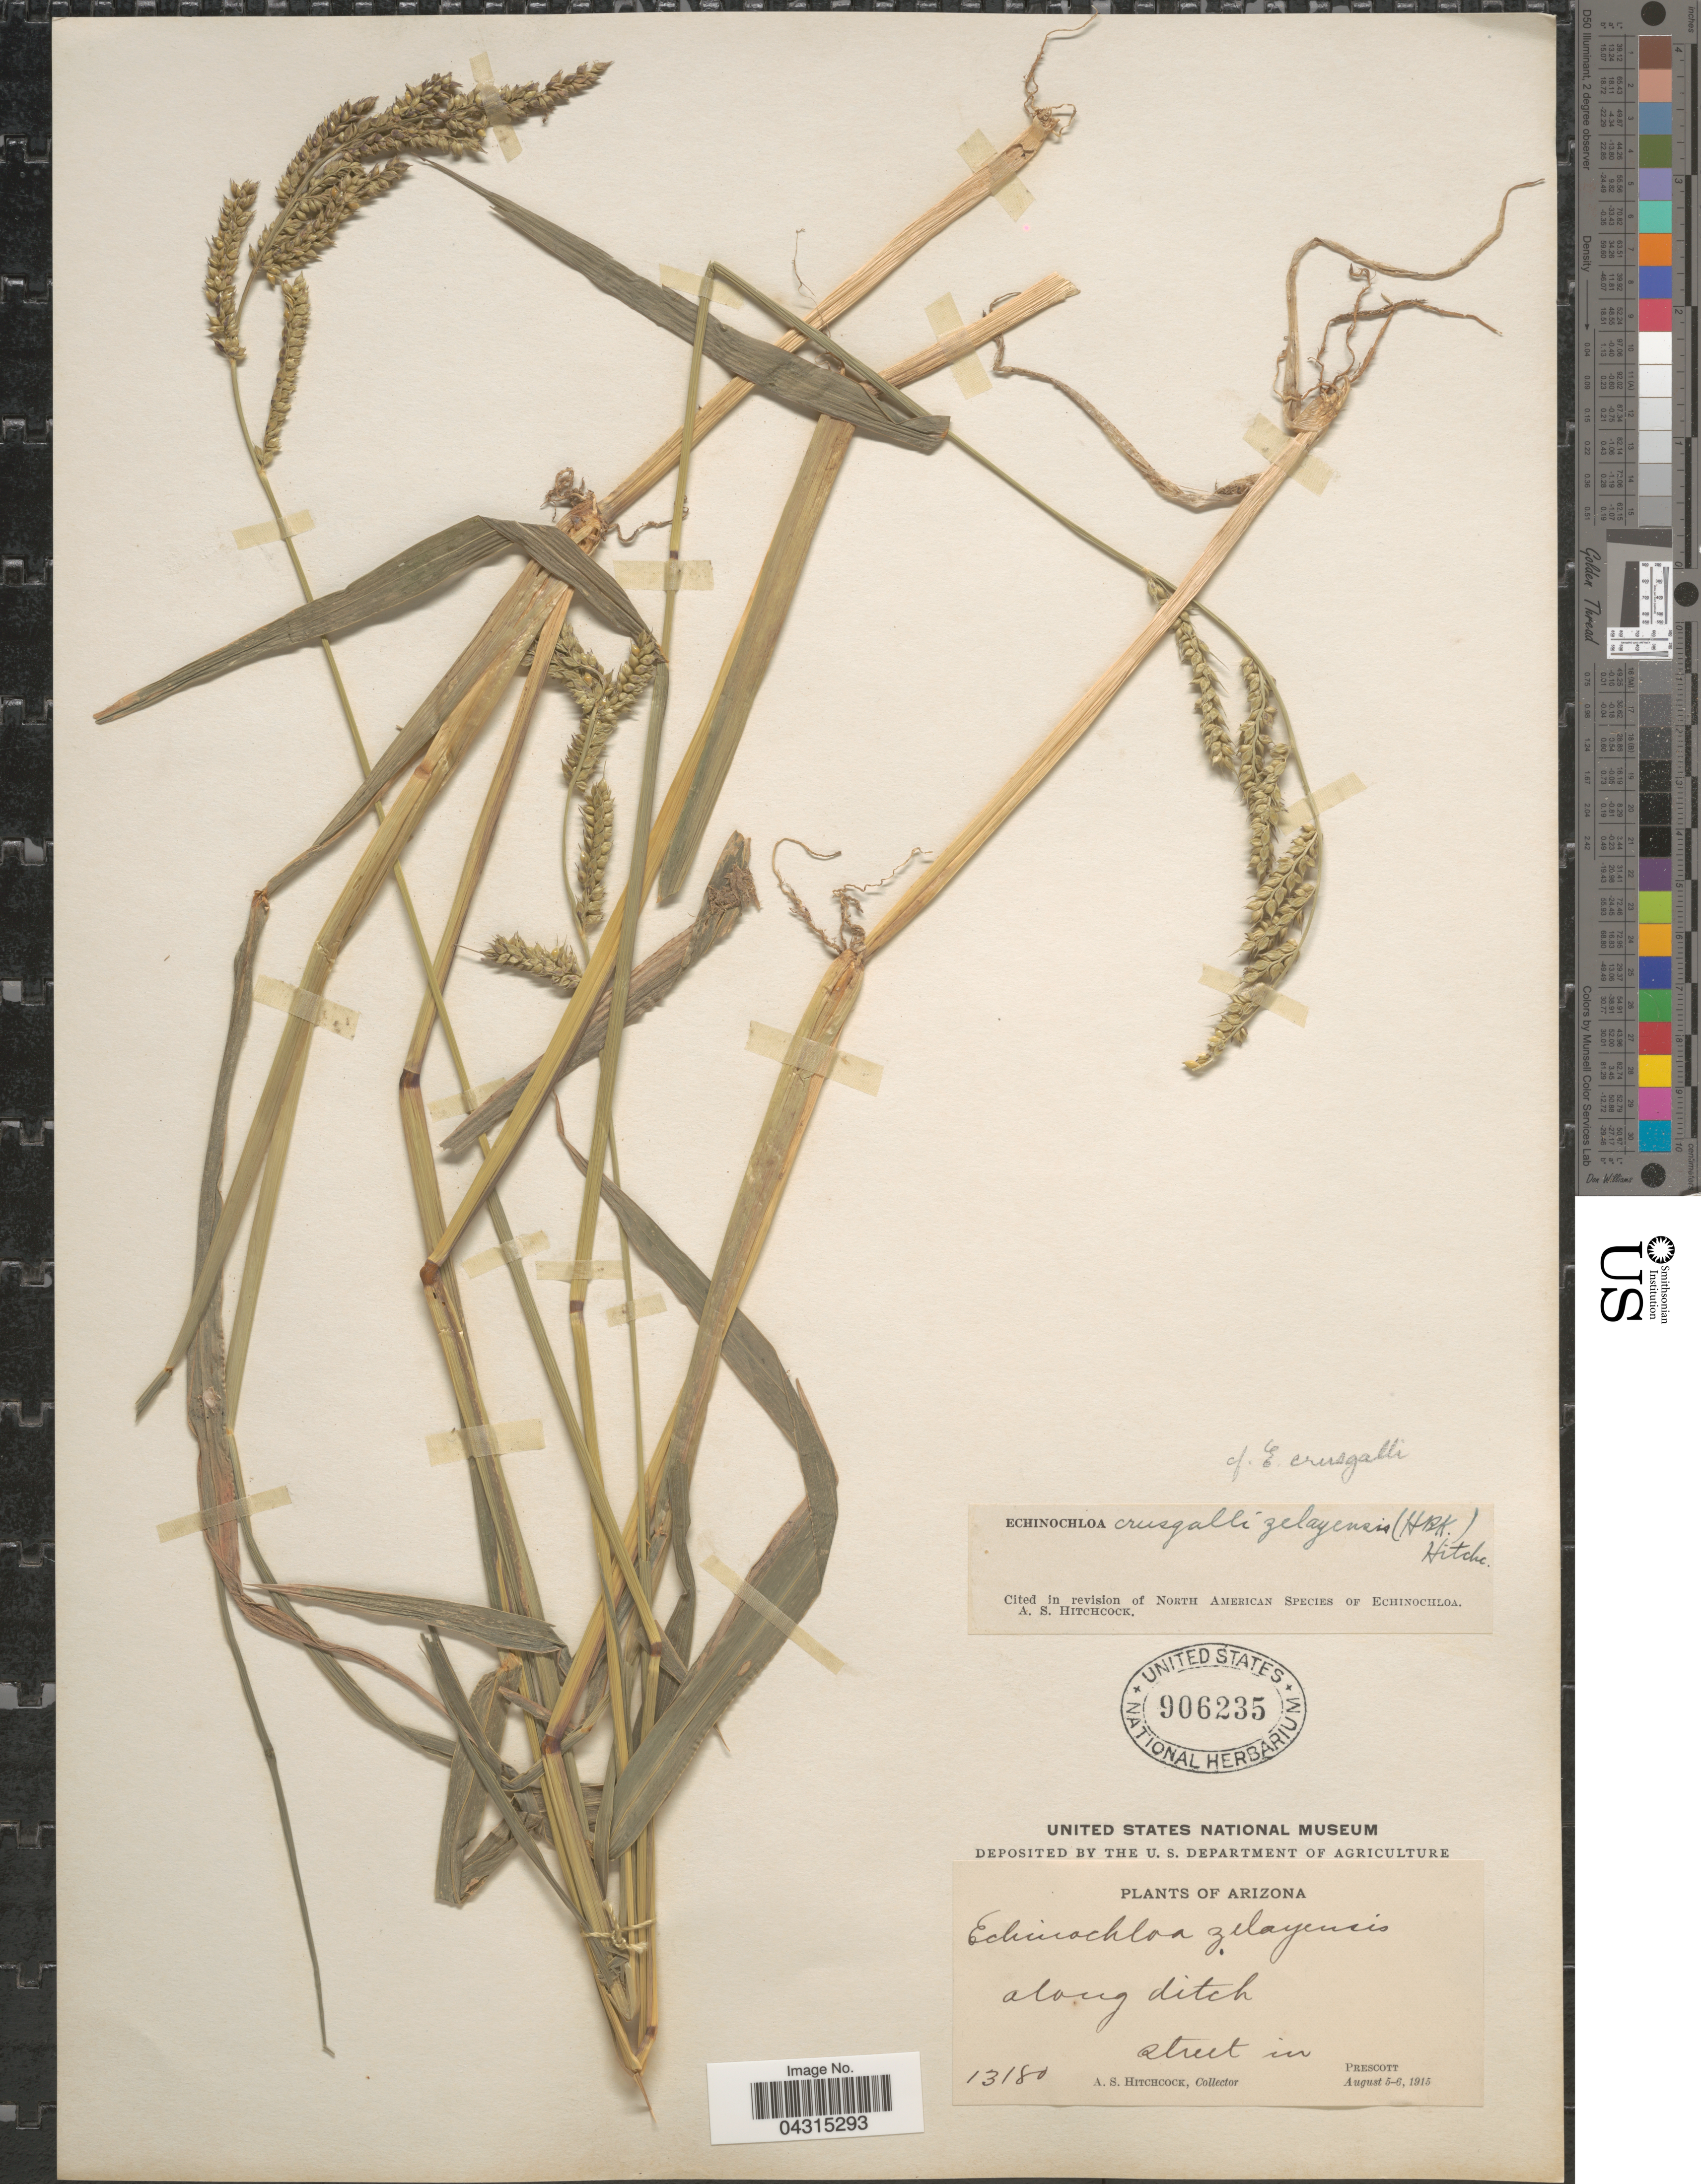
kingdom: Plantae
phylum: Tracheophyta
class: Liliopsida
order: Poales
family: Poaceae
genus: Echinochloa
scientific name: Echinochloa crus-galli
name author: (L.) P. Beauv.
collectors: A. S. Hitchcock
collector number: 13180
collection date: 1915-08-05/1915-08-06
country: United States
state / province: Arizona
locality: Along ditch. Street in Prescott.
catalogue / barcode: US 906235